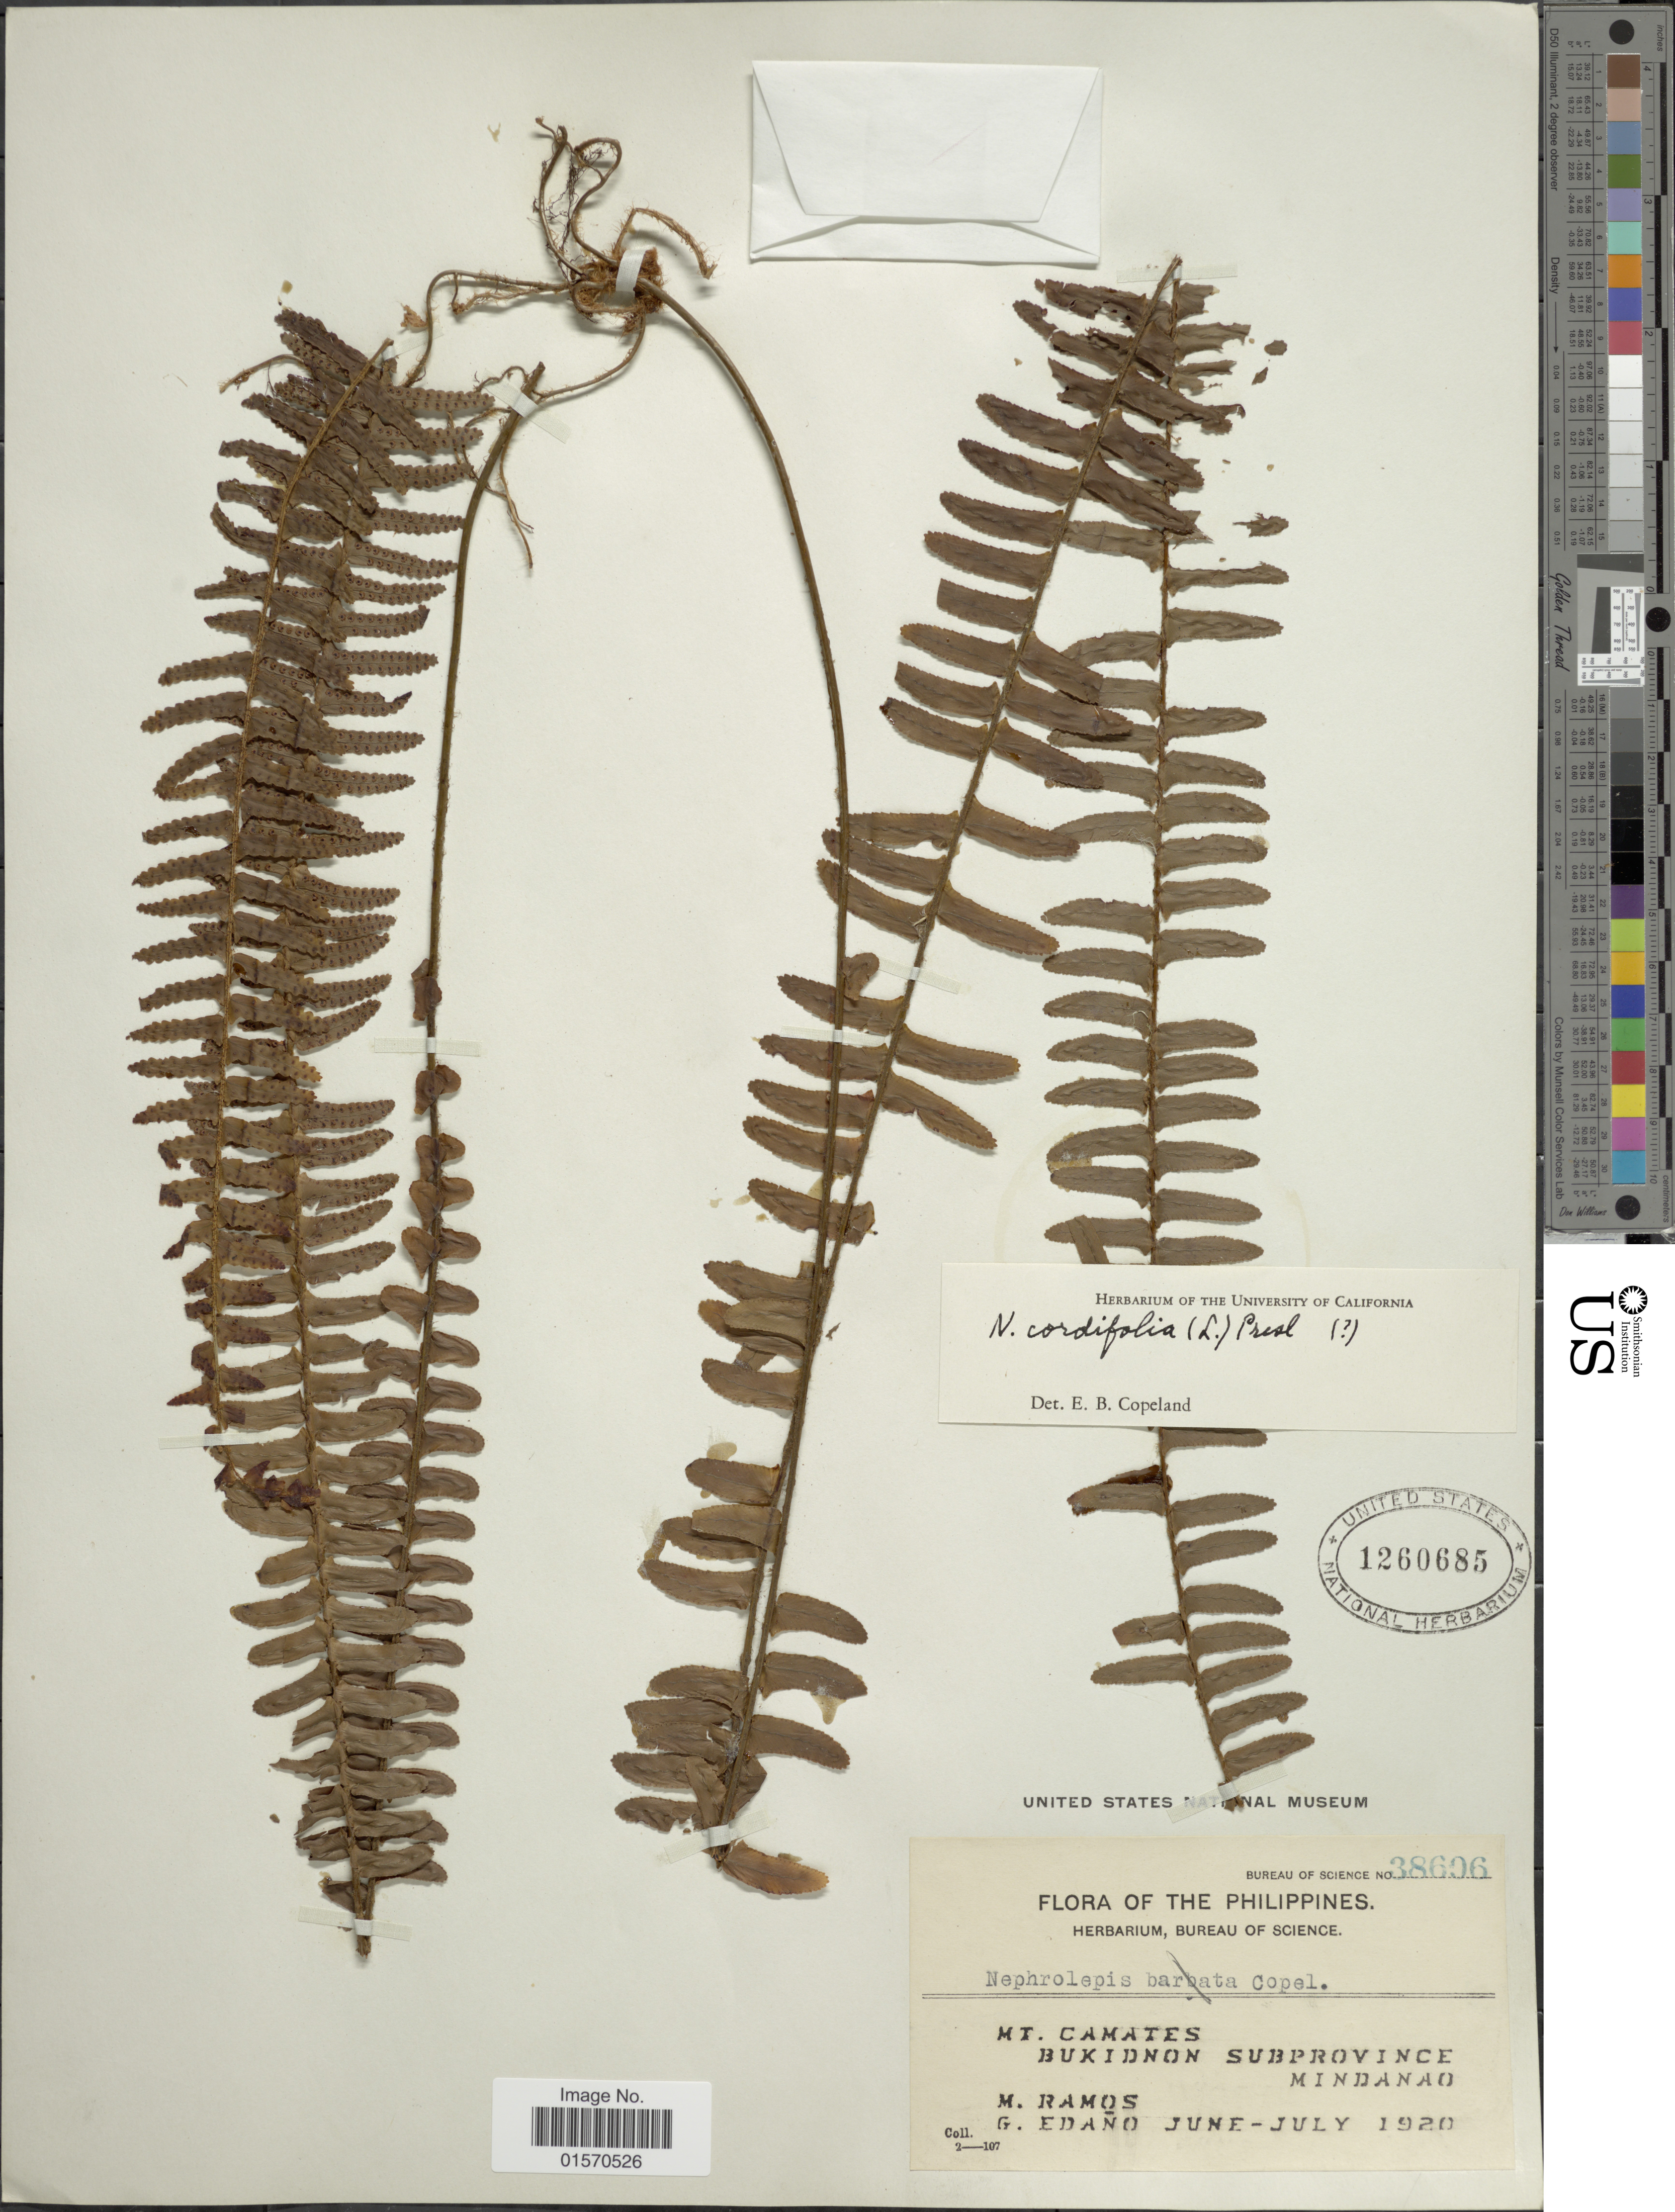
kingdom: Plantae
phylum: Tracheophyta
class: Polypodiopsida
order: Polypodiales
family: Nephrolepidaceae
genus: Nephrolepis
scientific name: Nephrolepis cordifolia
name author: (L.) C. Presl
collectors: M. Ramos & G. Edaño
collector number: Bureau of Science 38696*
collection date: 1920-06/1920-07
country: Philippines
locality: Mt. Camates. Bukidnon Subprovince. Mindanao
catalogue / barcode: US 1260685